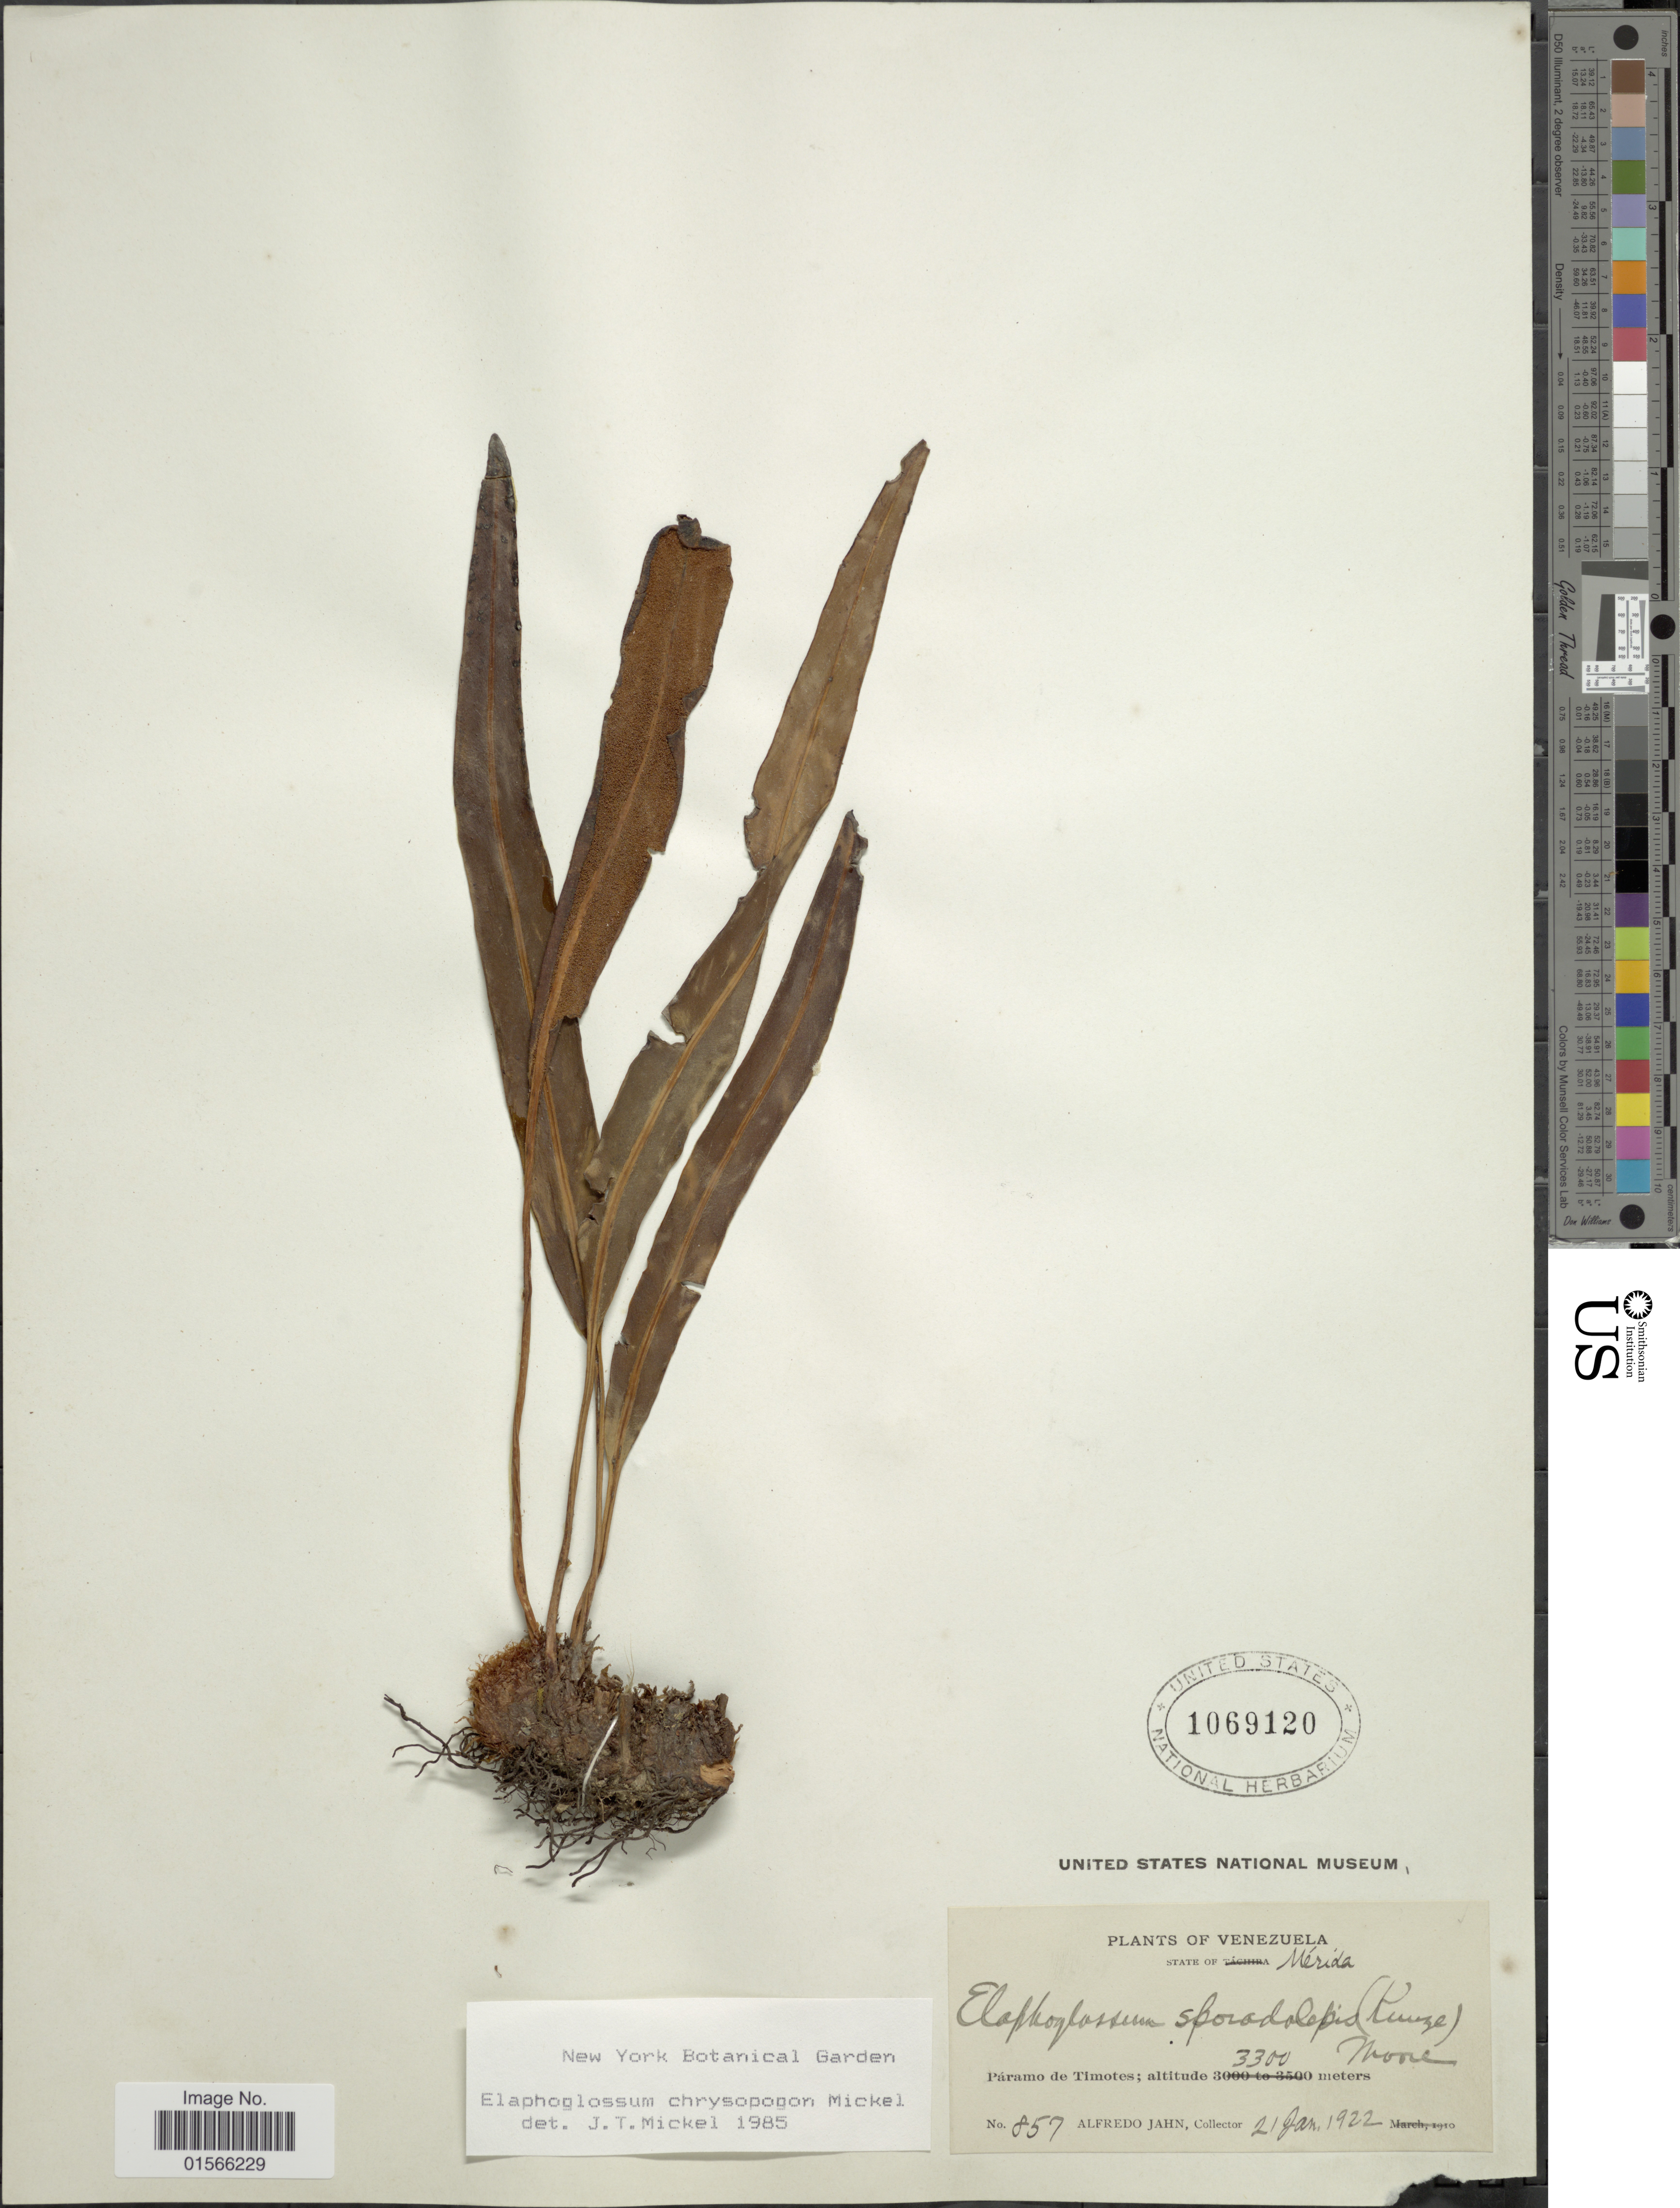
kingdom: Plantae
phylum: Tracheophyta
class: Polypodiopsida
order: Polypodiales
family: Dryopteridaceae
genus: Elaphoglossum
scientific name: Elaphoglossum chrysopogon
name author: Mickel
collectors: A. Jahn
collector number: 857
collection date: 1922-01-21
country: Venezuela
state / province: Mérida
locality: Páramo de Timotes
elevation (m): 3300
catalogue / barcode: US 1069120